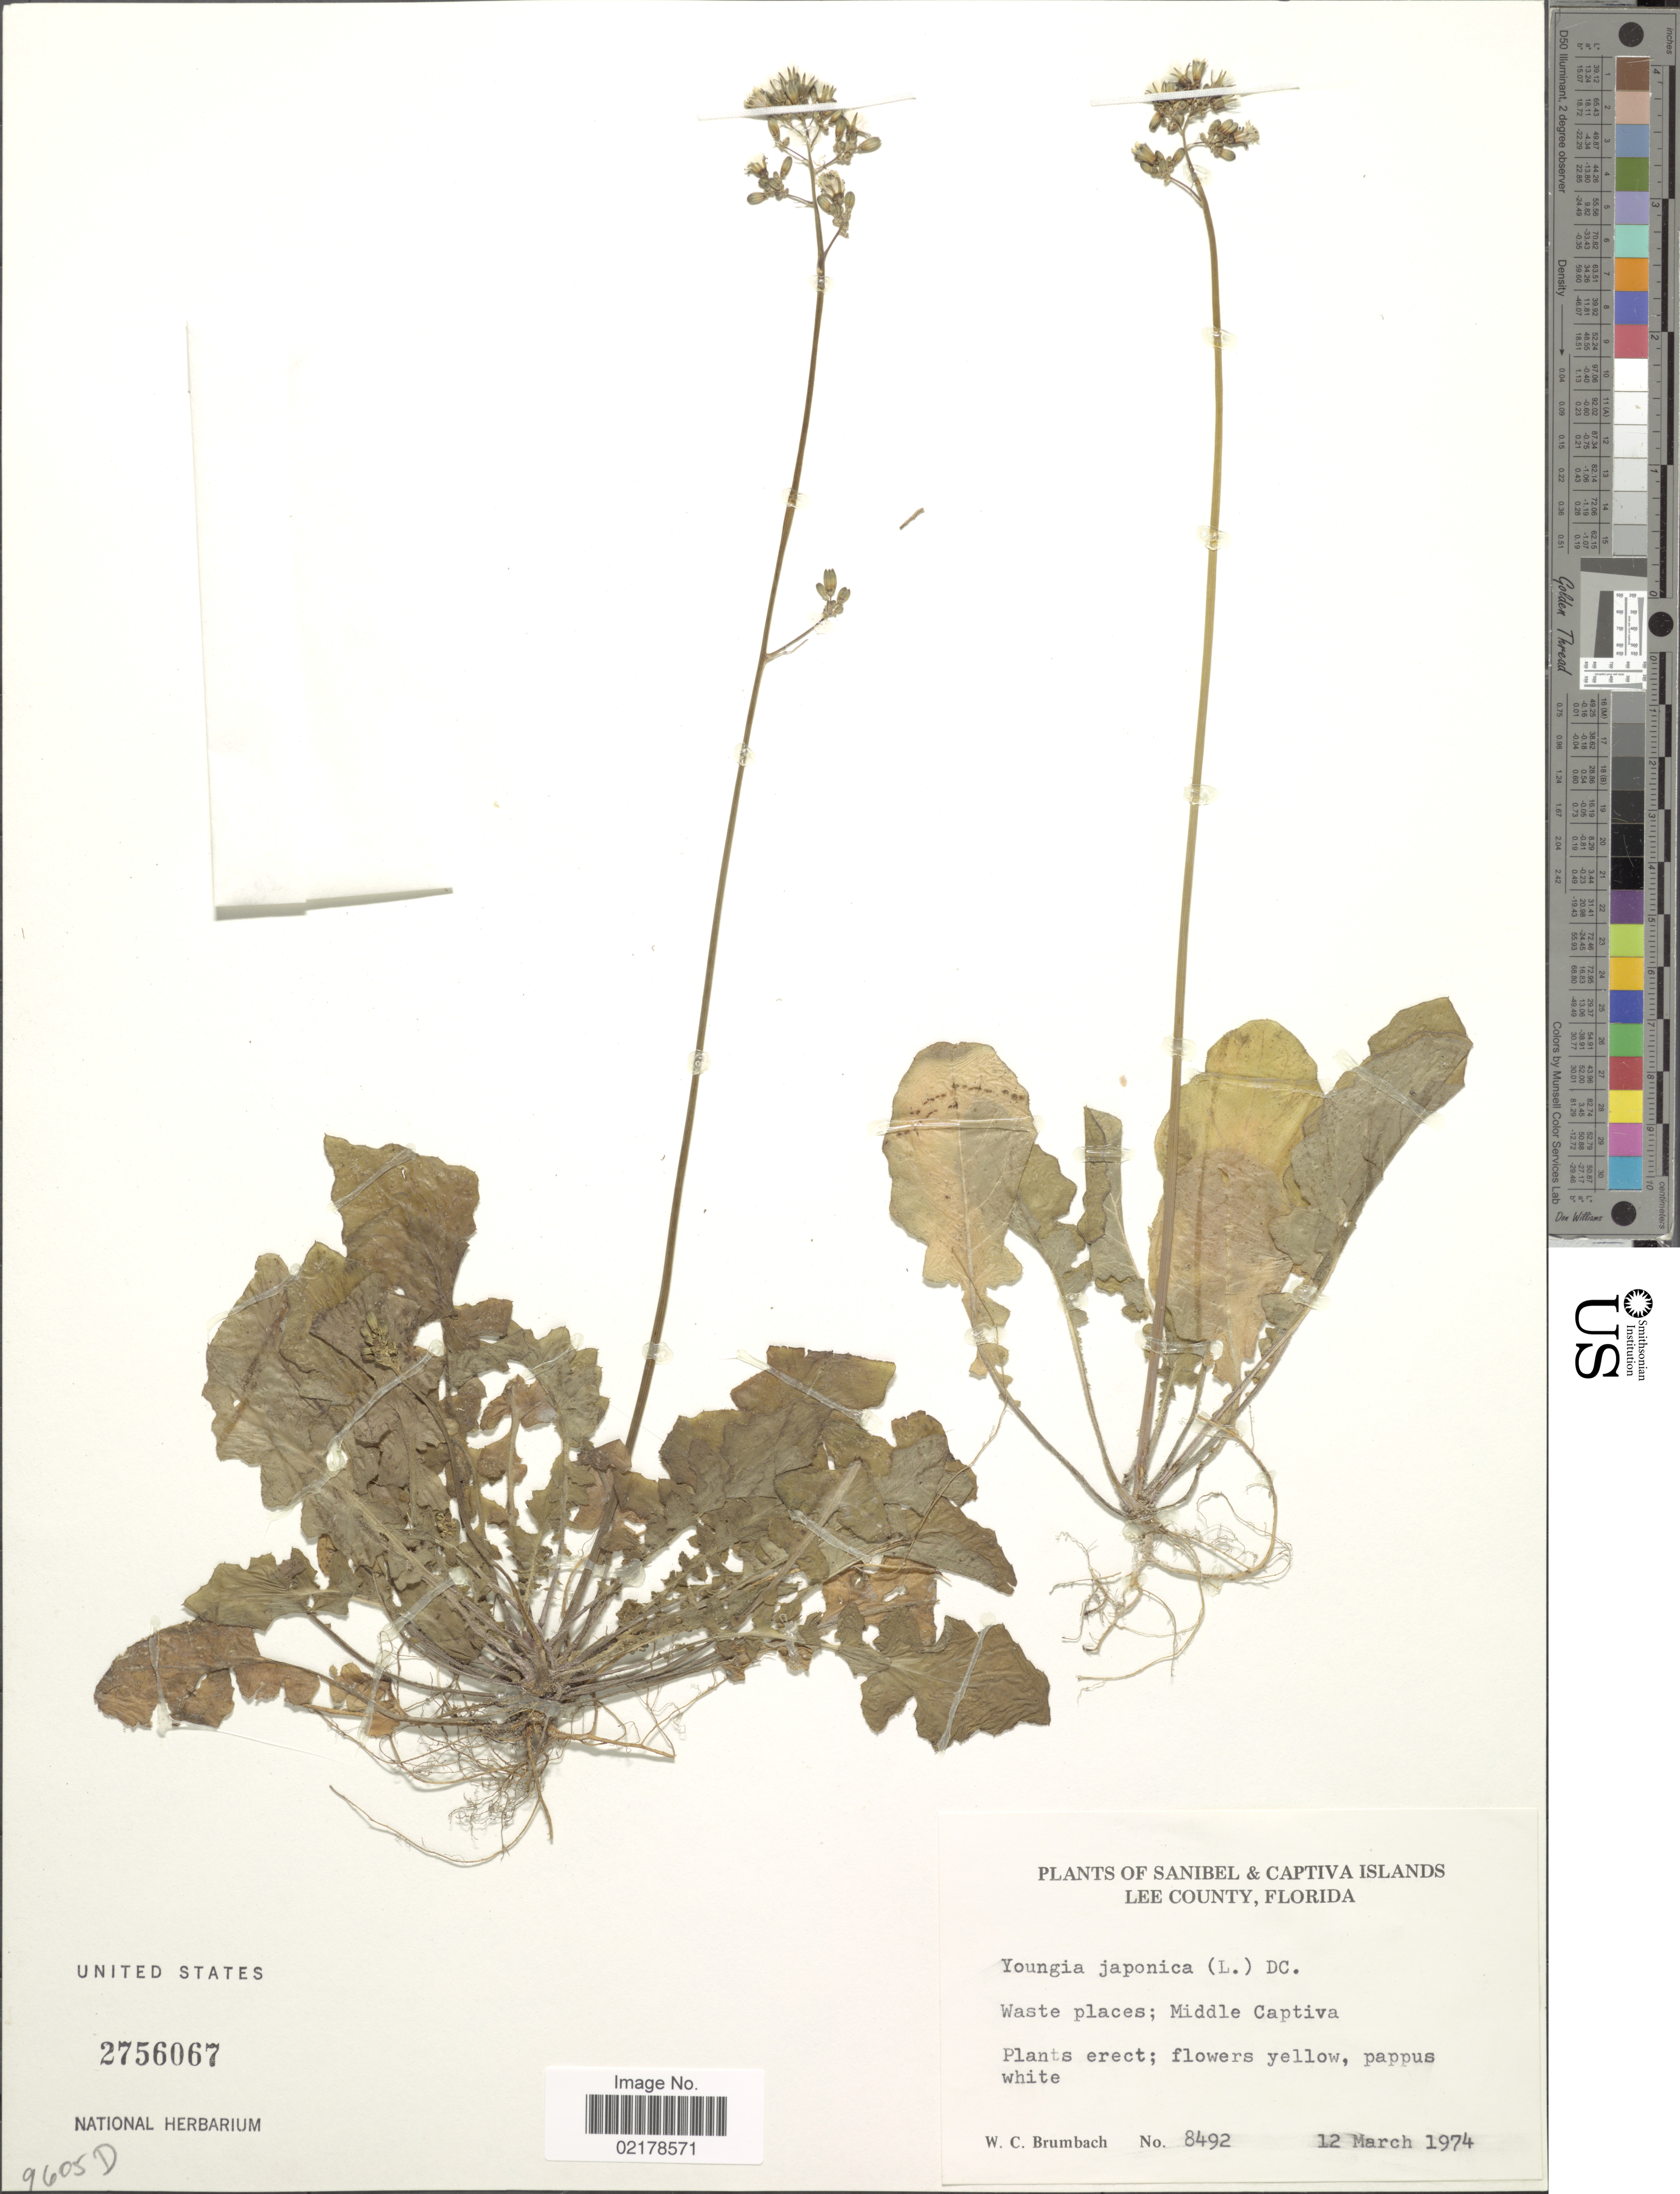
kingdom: Plantae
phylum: Tracheophyta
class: Magnoliopsida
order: Asterales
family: Asteraceae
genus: Youngia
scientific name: Youngia japonica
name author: (L.) DC.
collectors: W. C. Brumbach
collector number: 8492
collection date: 1974-03-12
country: United States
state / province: Florida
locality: Sanibel & Captiva Islands, Lee County, Waste places; Middle Captiva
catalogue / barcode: US 2756067